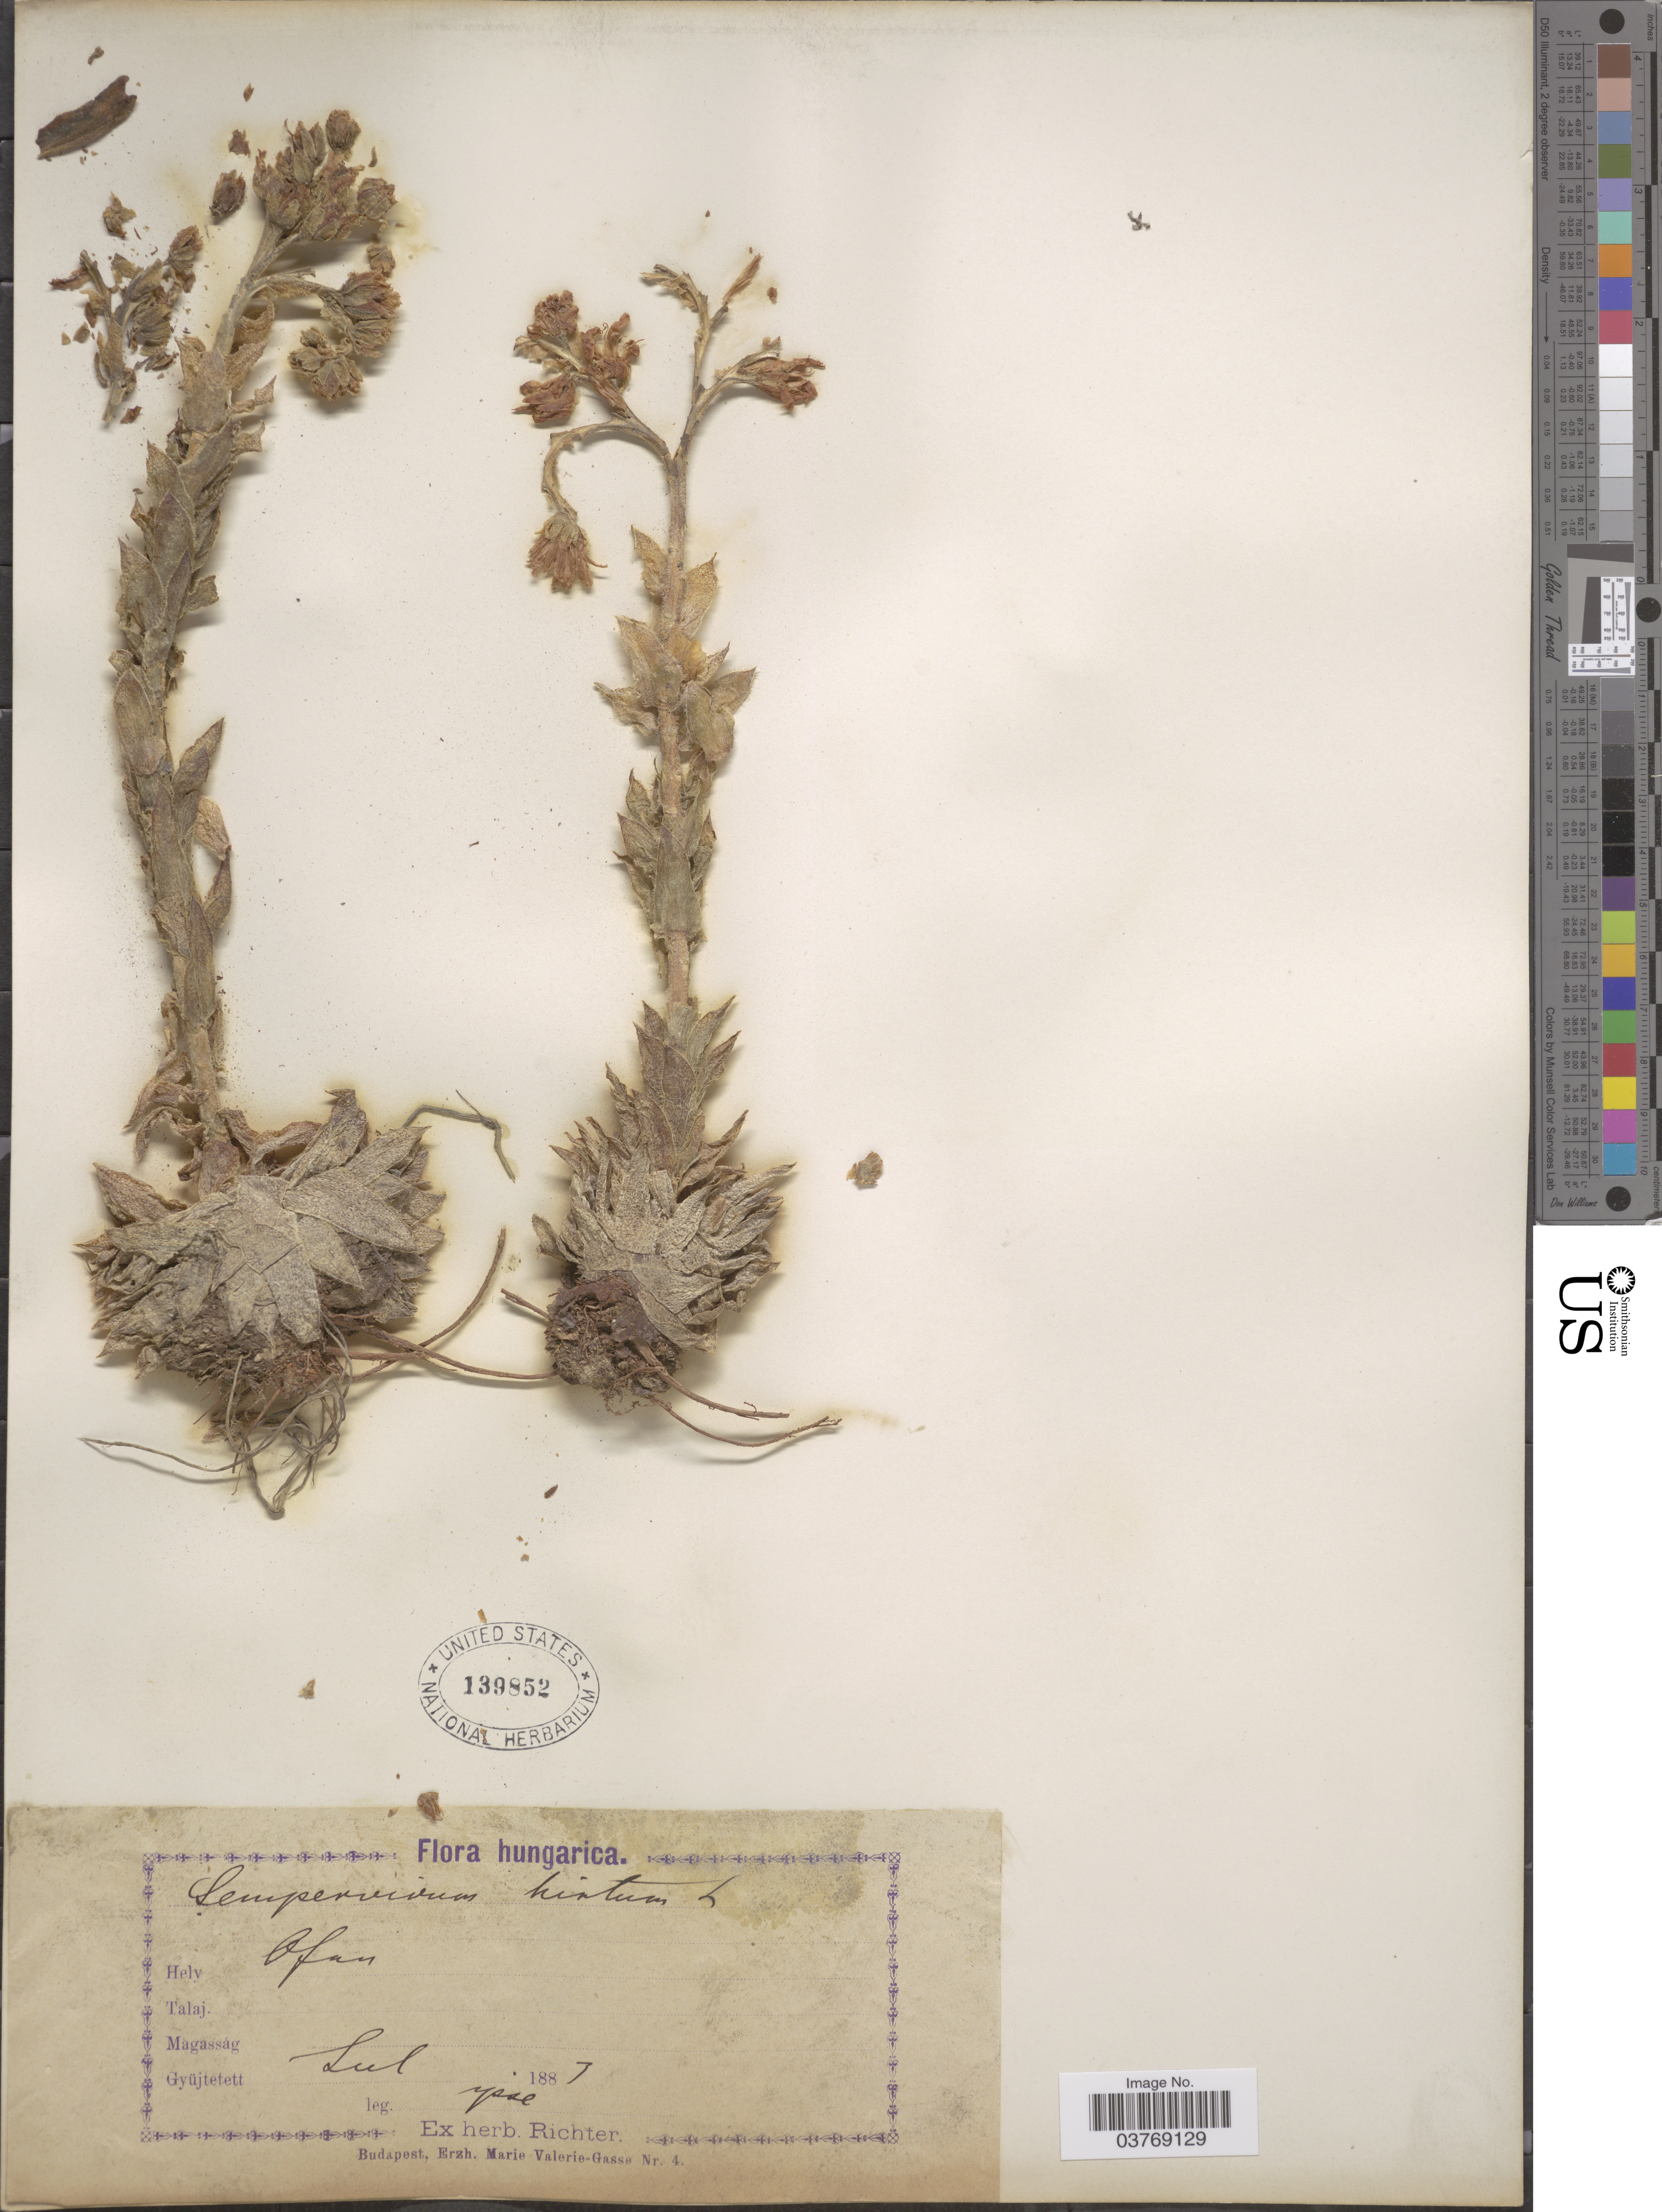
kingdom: Plantae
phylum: Tracheophyta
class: Magnoliopsida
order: Saxifragales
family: Crassulaceae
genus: Sempervivum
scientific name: Sempervivum hirtum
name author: L.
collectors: -- Richter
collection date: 1883-07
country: Hungary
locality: Ofan.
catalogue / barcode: US 139852